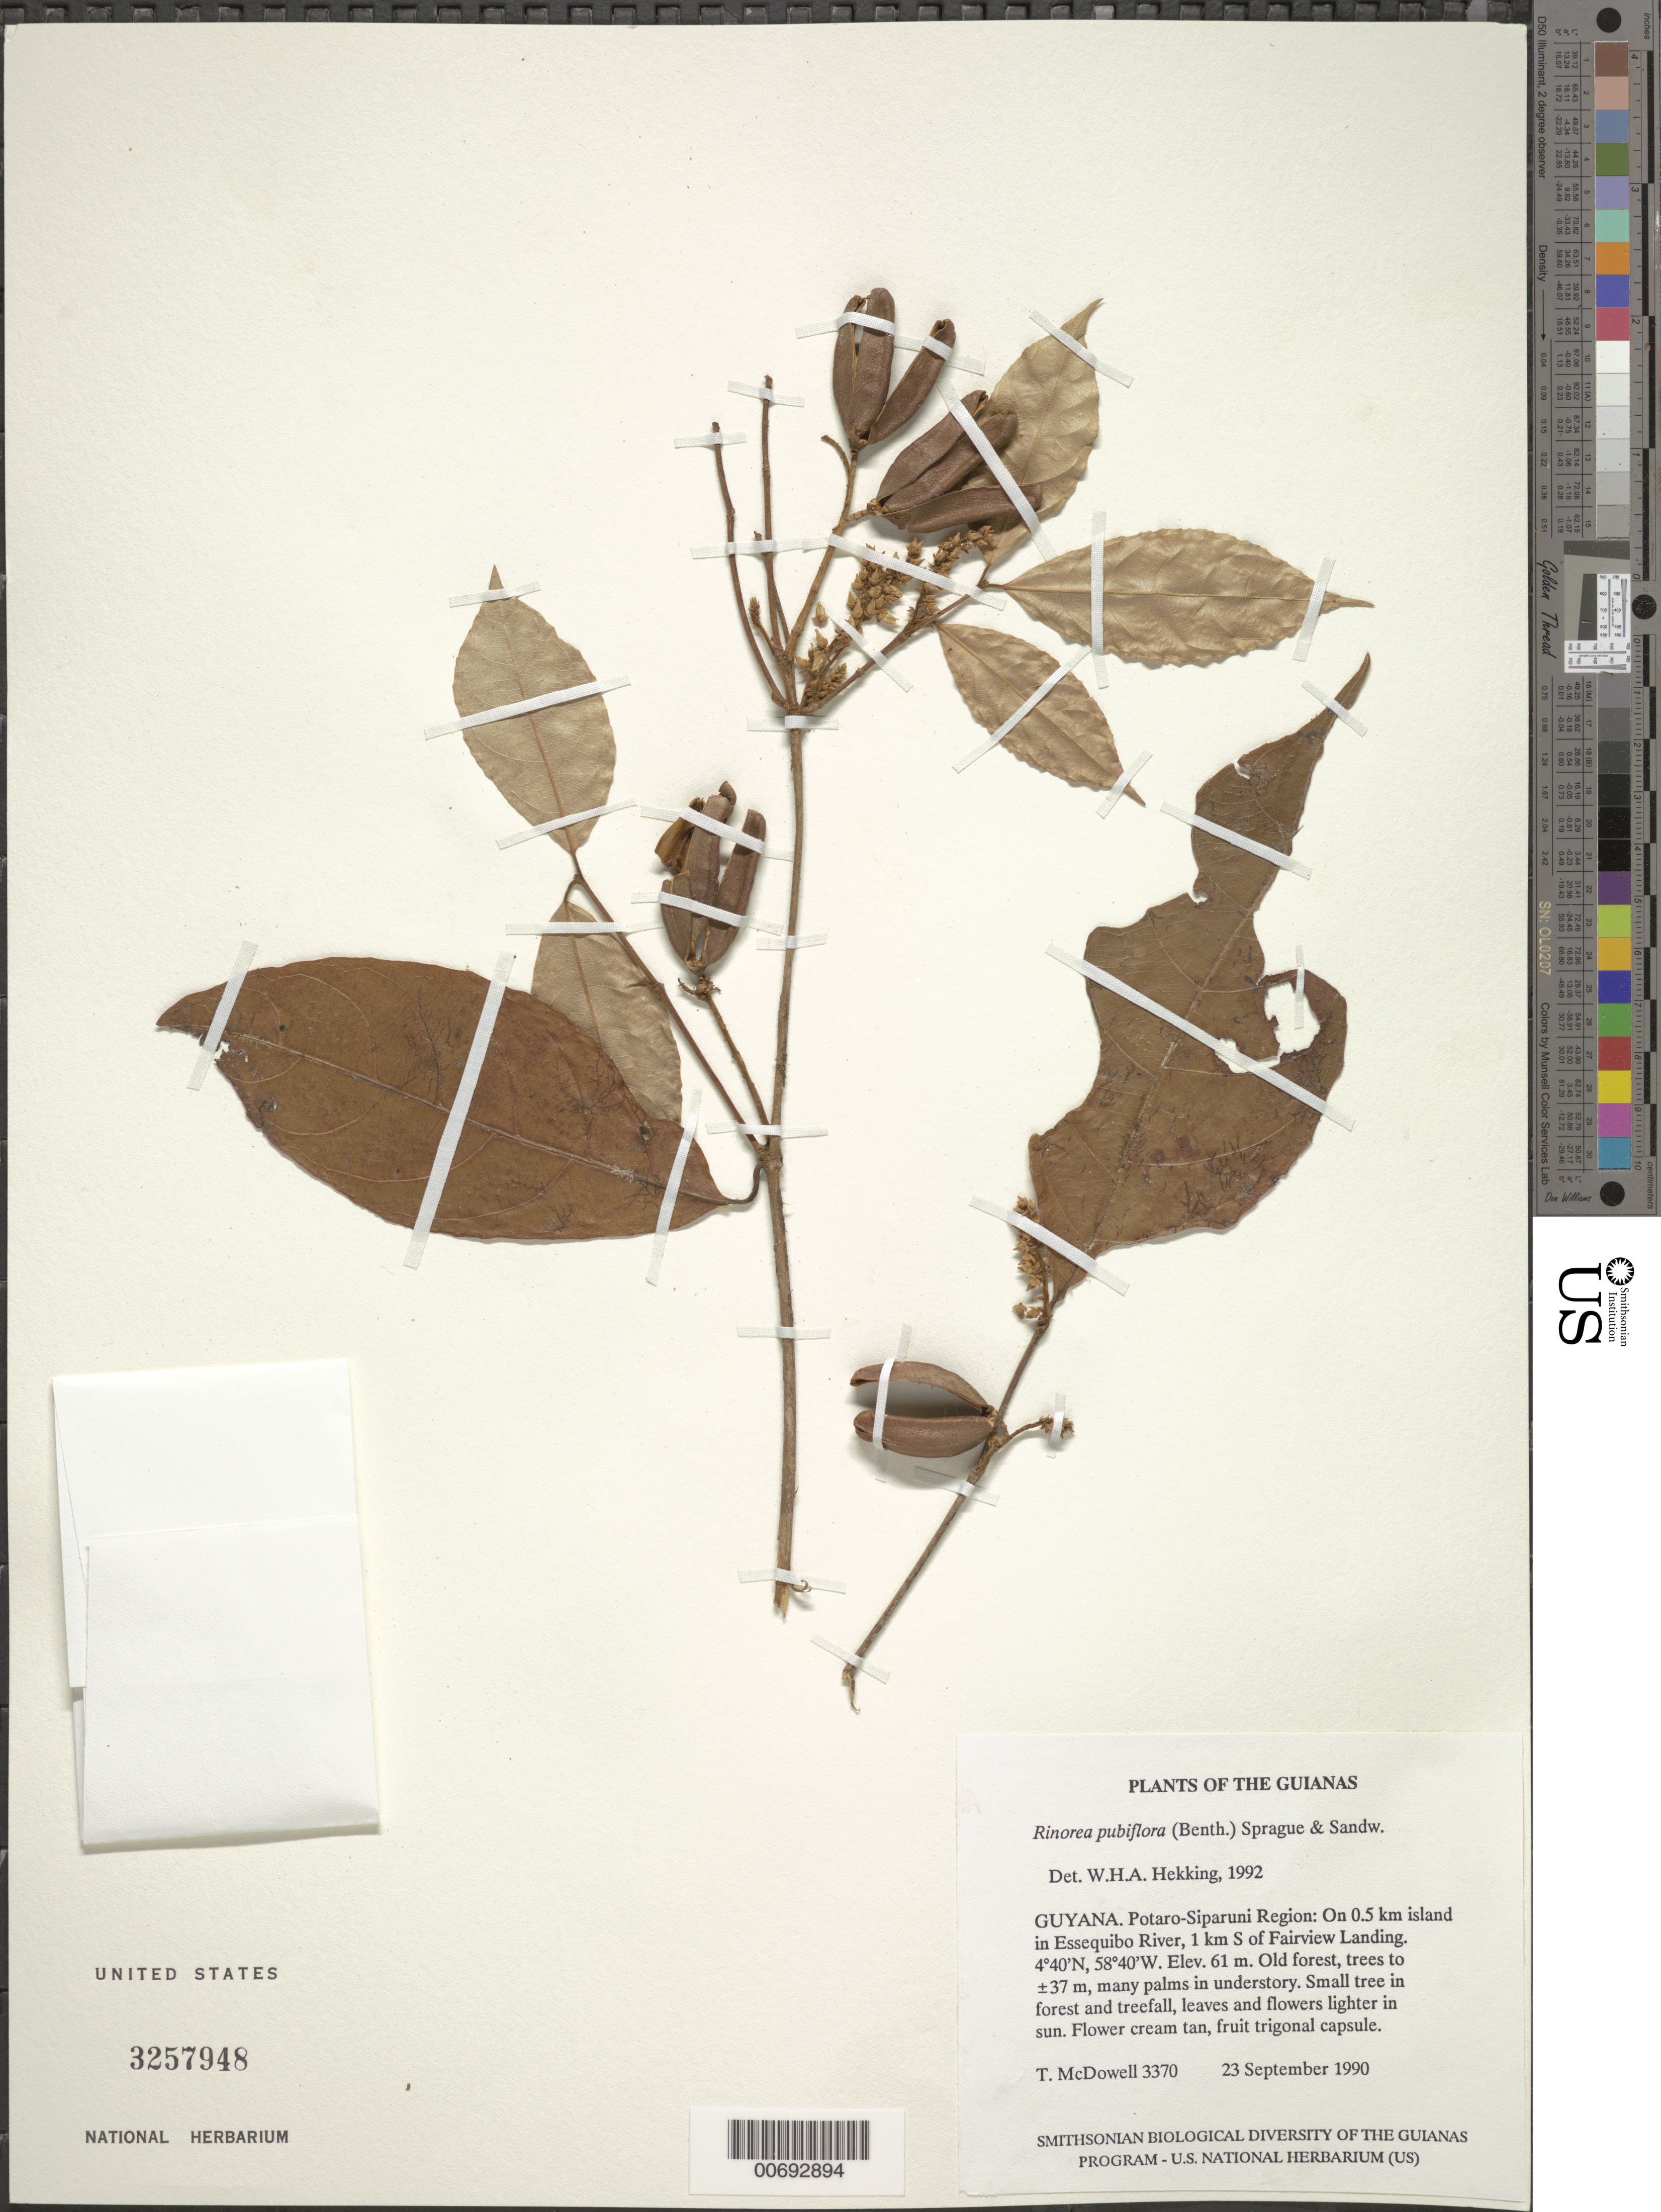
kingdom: Plantae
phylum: Tracheophyta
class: Magnoliopsida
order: Malpighiales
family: Violaceae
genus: Rinorea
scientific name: Rinorea pubiflora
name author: (Benth.) Sprague & Sandwith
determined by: Hekking, W. H. A.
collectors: T. McDowell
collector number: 3370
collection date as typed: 23 September 1990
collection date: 1990-09-23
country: Guyana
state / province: U. Demerara-Berbice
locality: On 0.5 km long island in Essequibo River, ~1 km S of Fairview Landing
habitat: Old forest, trees to ±37 m, many palms in understory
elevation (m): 61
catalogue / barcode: US 3257948